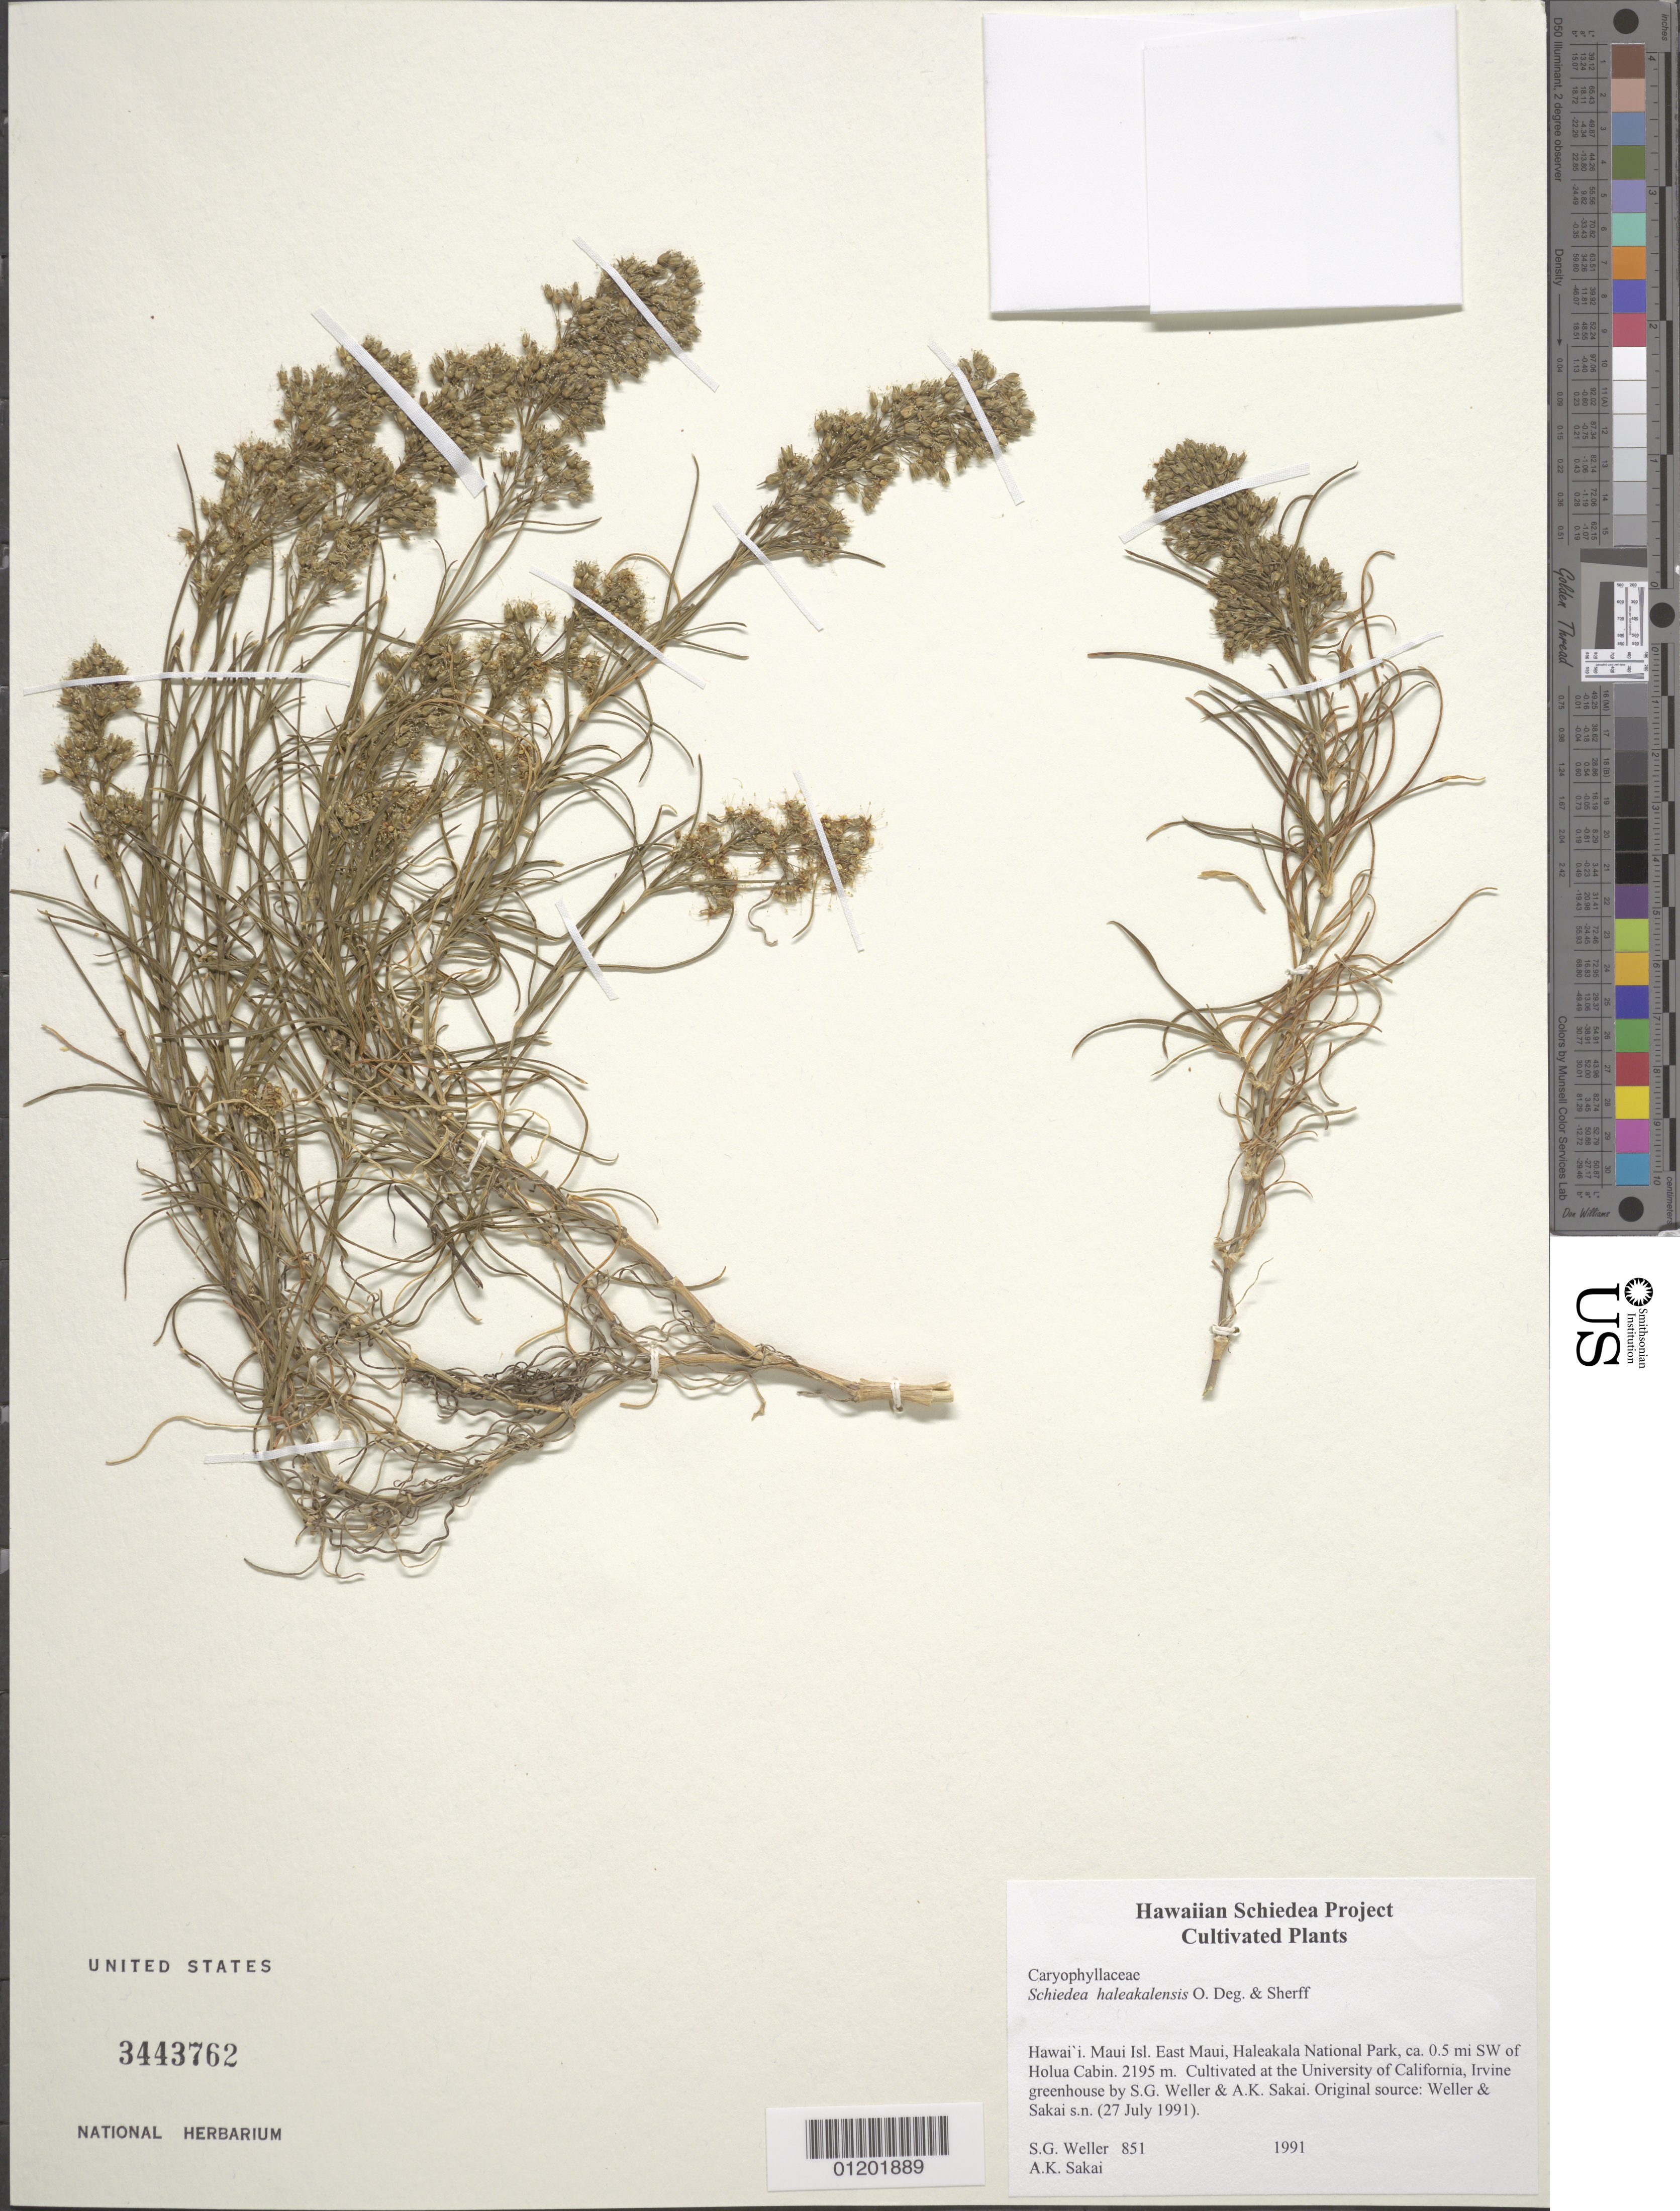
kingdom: Plantae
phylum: Tracheophyta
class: Magnoliopsida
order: Caryophyllales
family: Caryophyllaceae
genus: Schiedea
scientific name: Schiedea haleakalensis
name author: O. Deg. & Sherff in Sherff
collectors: S. G. Weller & A. Sakai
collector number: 851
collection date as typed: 1991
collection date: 1991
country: United States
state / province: California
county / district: Orange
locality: University of California, Irvine greenhouse.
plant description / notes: Cultivated at the University of California, Irvine greenhouse by S.G. Weller & A.K. Sakai. Original source: from seeds collected by Weller & Sakai on 27 July 1991.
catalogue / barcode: US 3443762